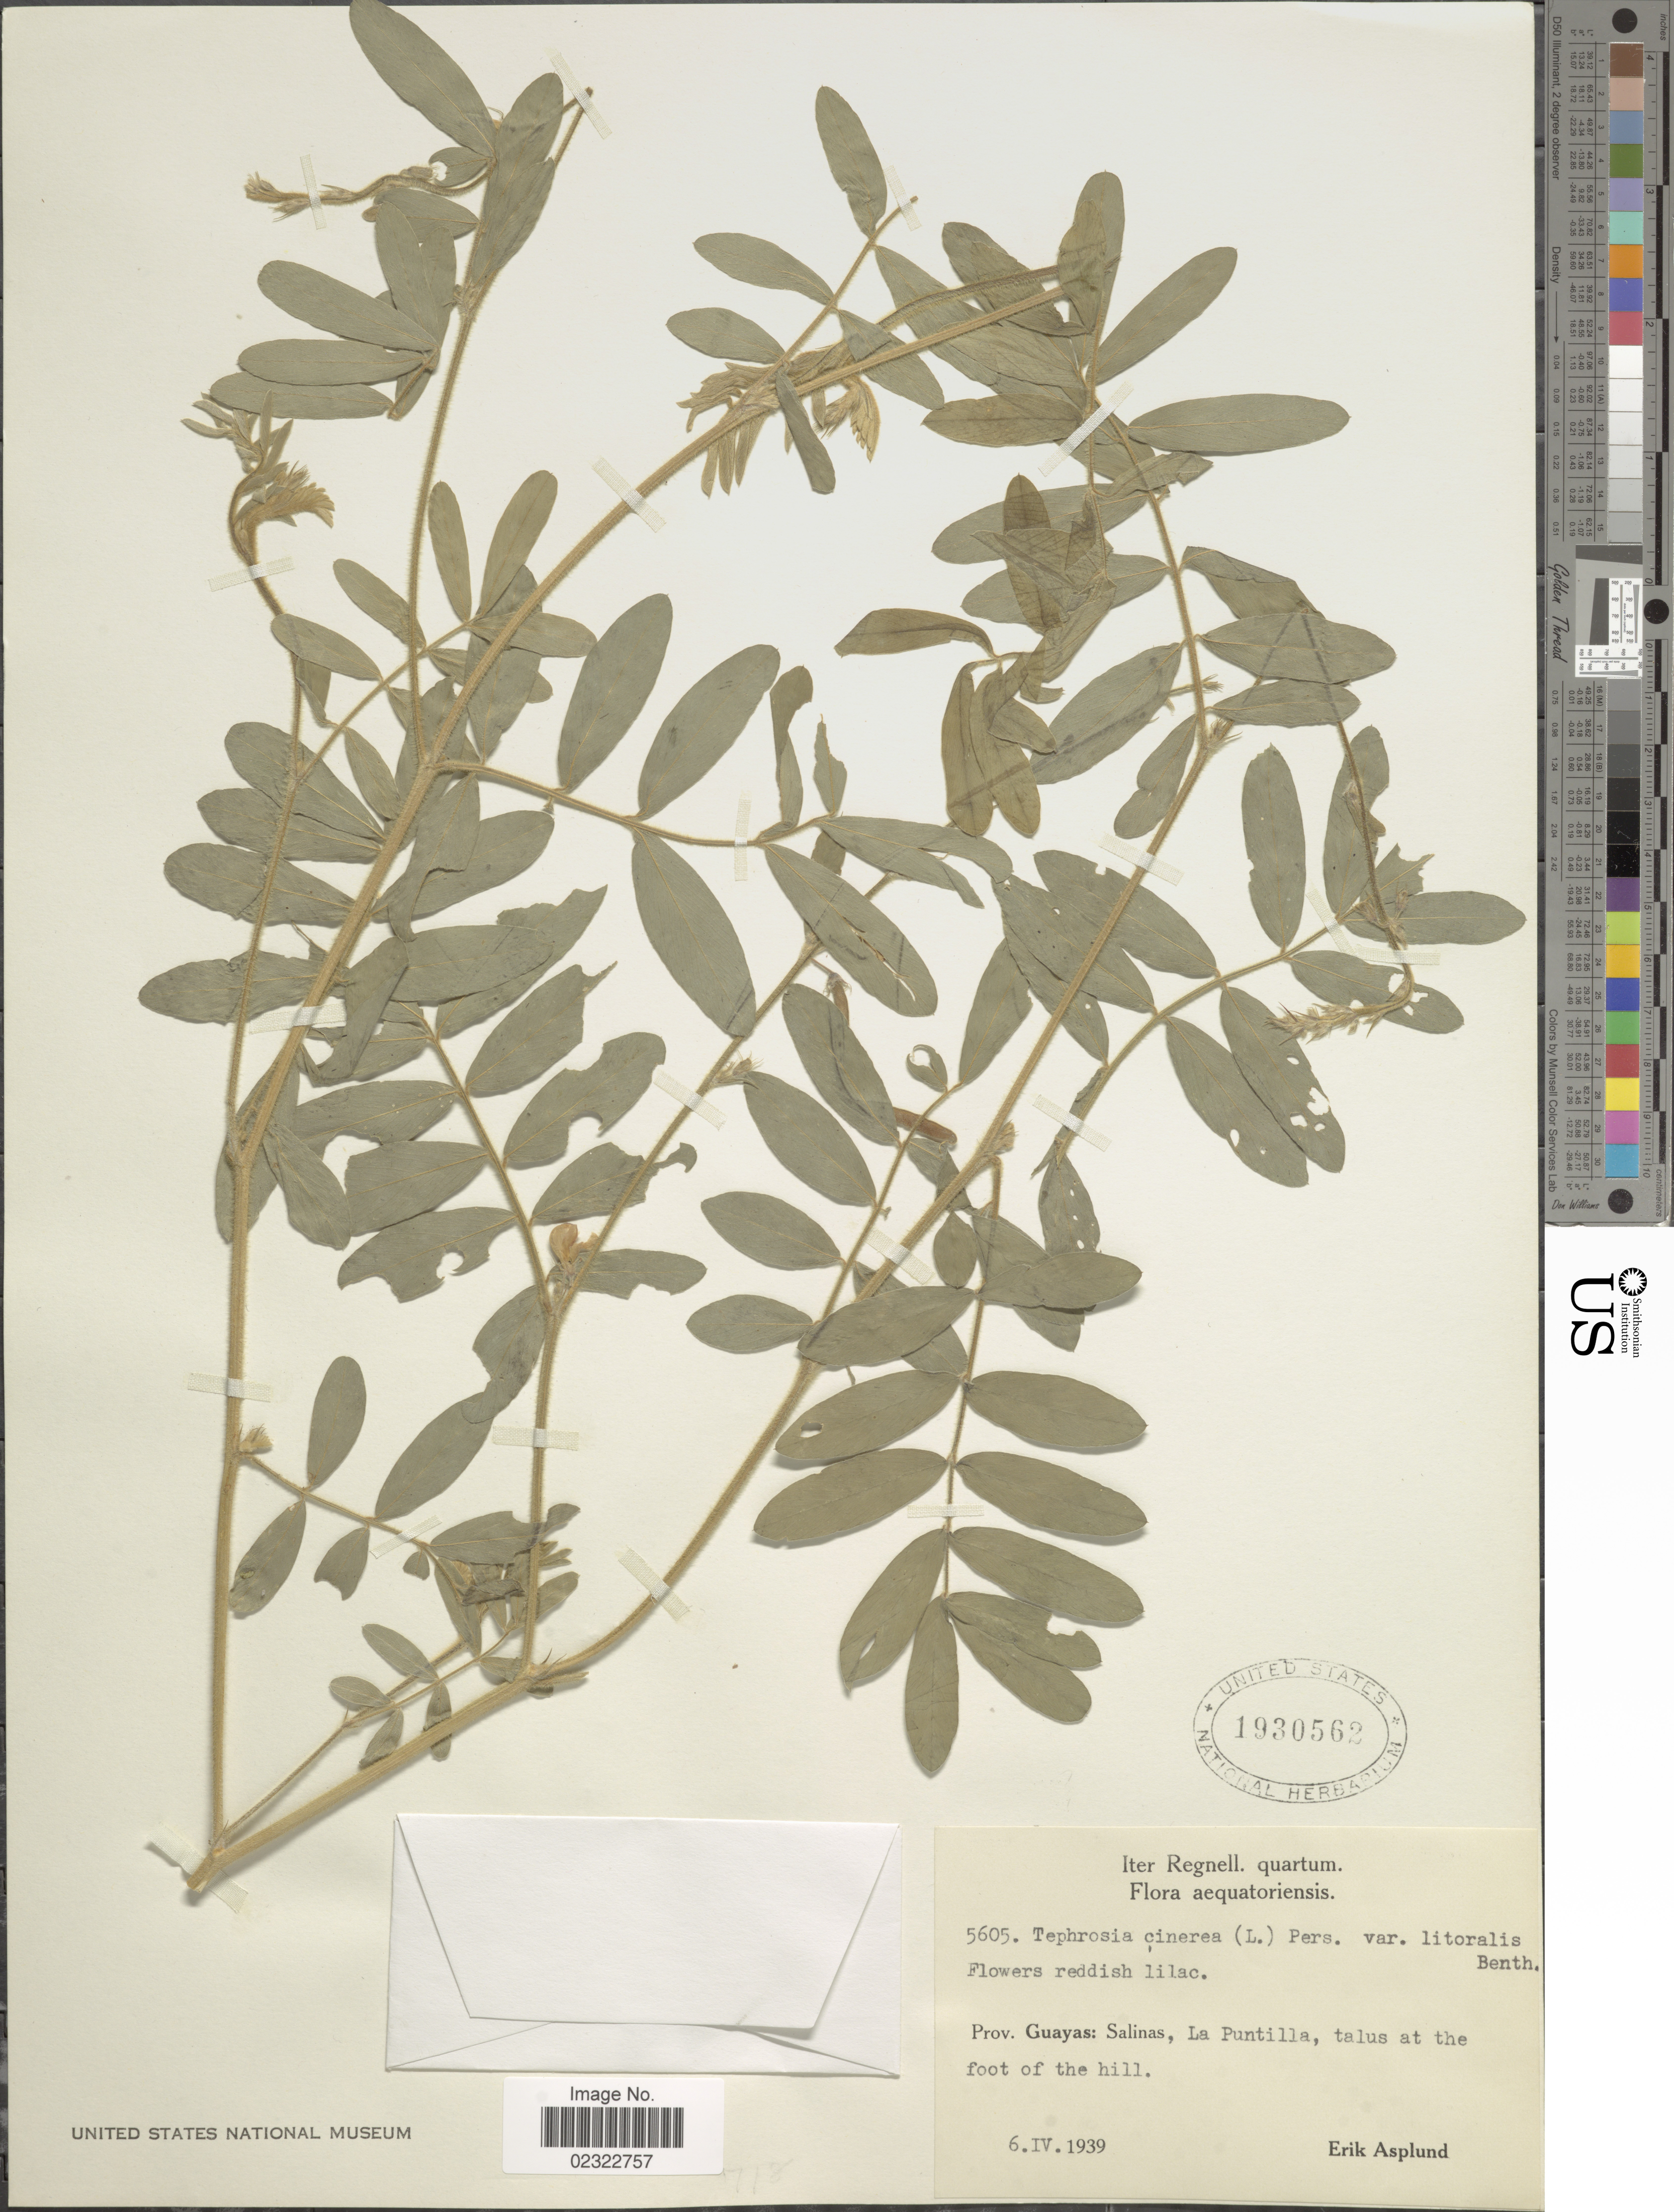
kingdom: Plantae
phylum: Tracheophyta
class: Magnoliopsida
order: Fabales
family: Fabaceae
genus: Tephrosia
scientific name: Tephrosia cinerea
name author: (L.) Pers.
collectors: E. Asplund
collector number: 5605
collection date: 1939-04-06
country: Ecuador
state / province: Guayas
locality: Eaquatorienses. Salinas, La Puntilla, talus at the foot of the hill.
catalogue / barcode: US 1930562